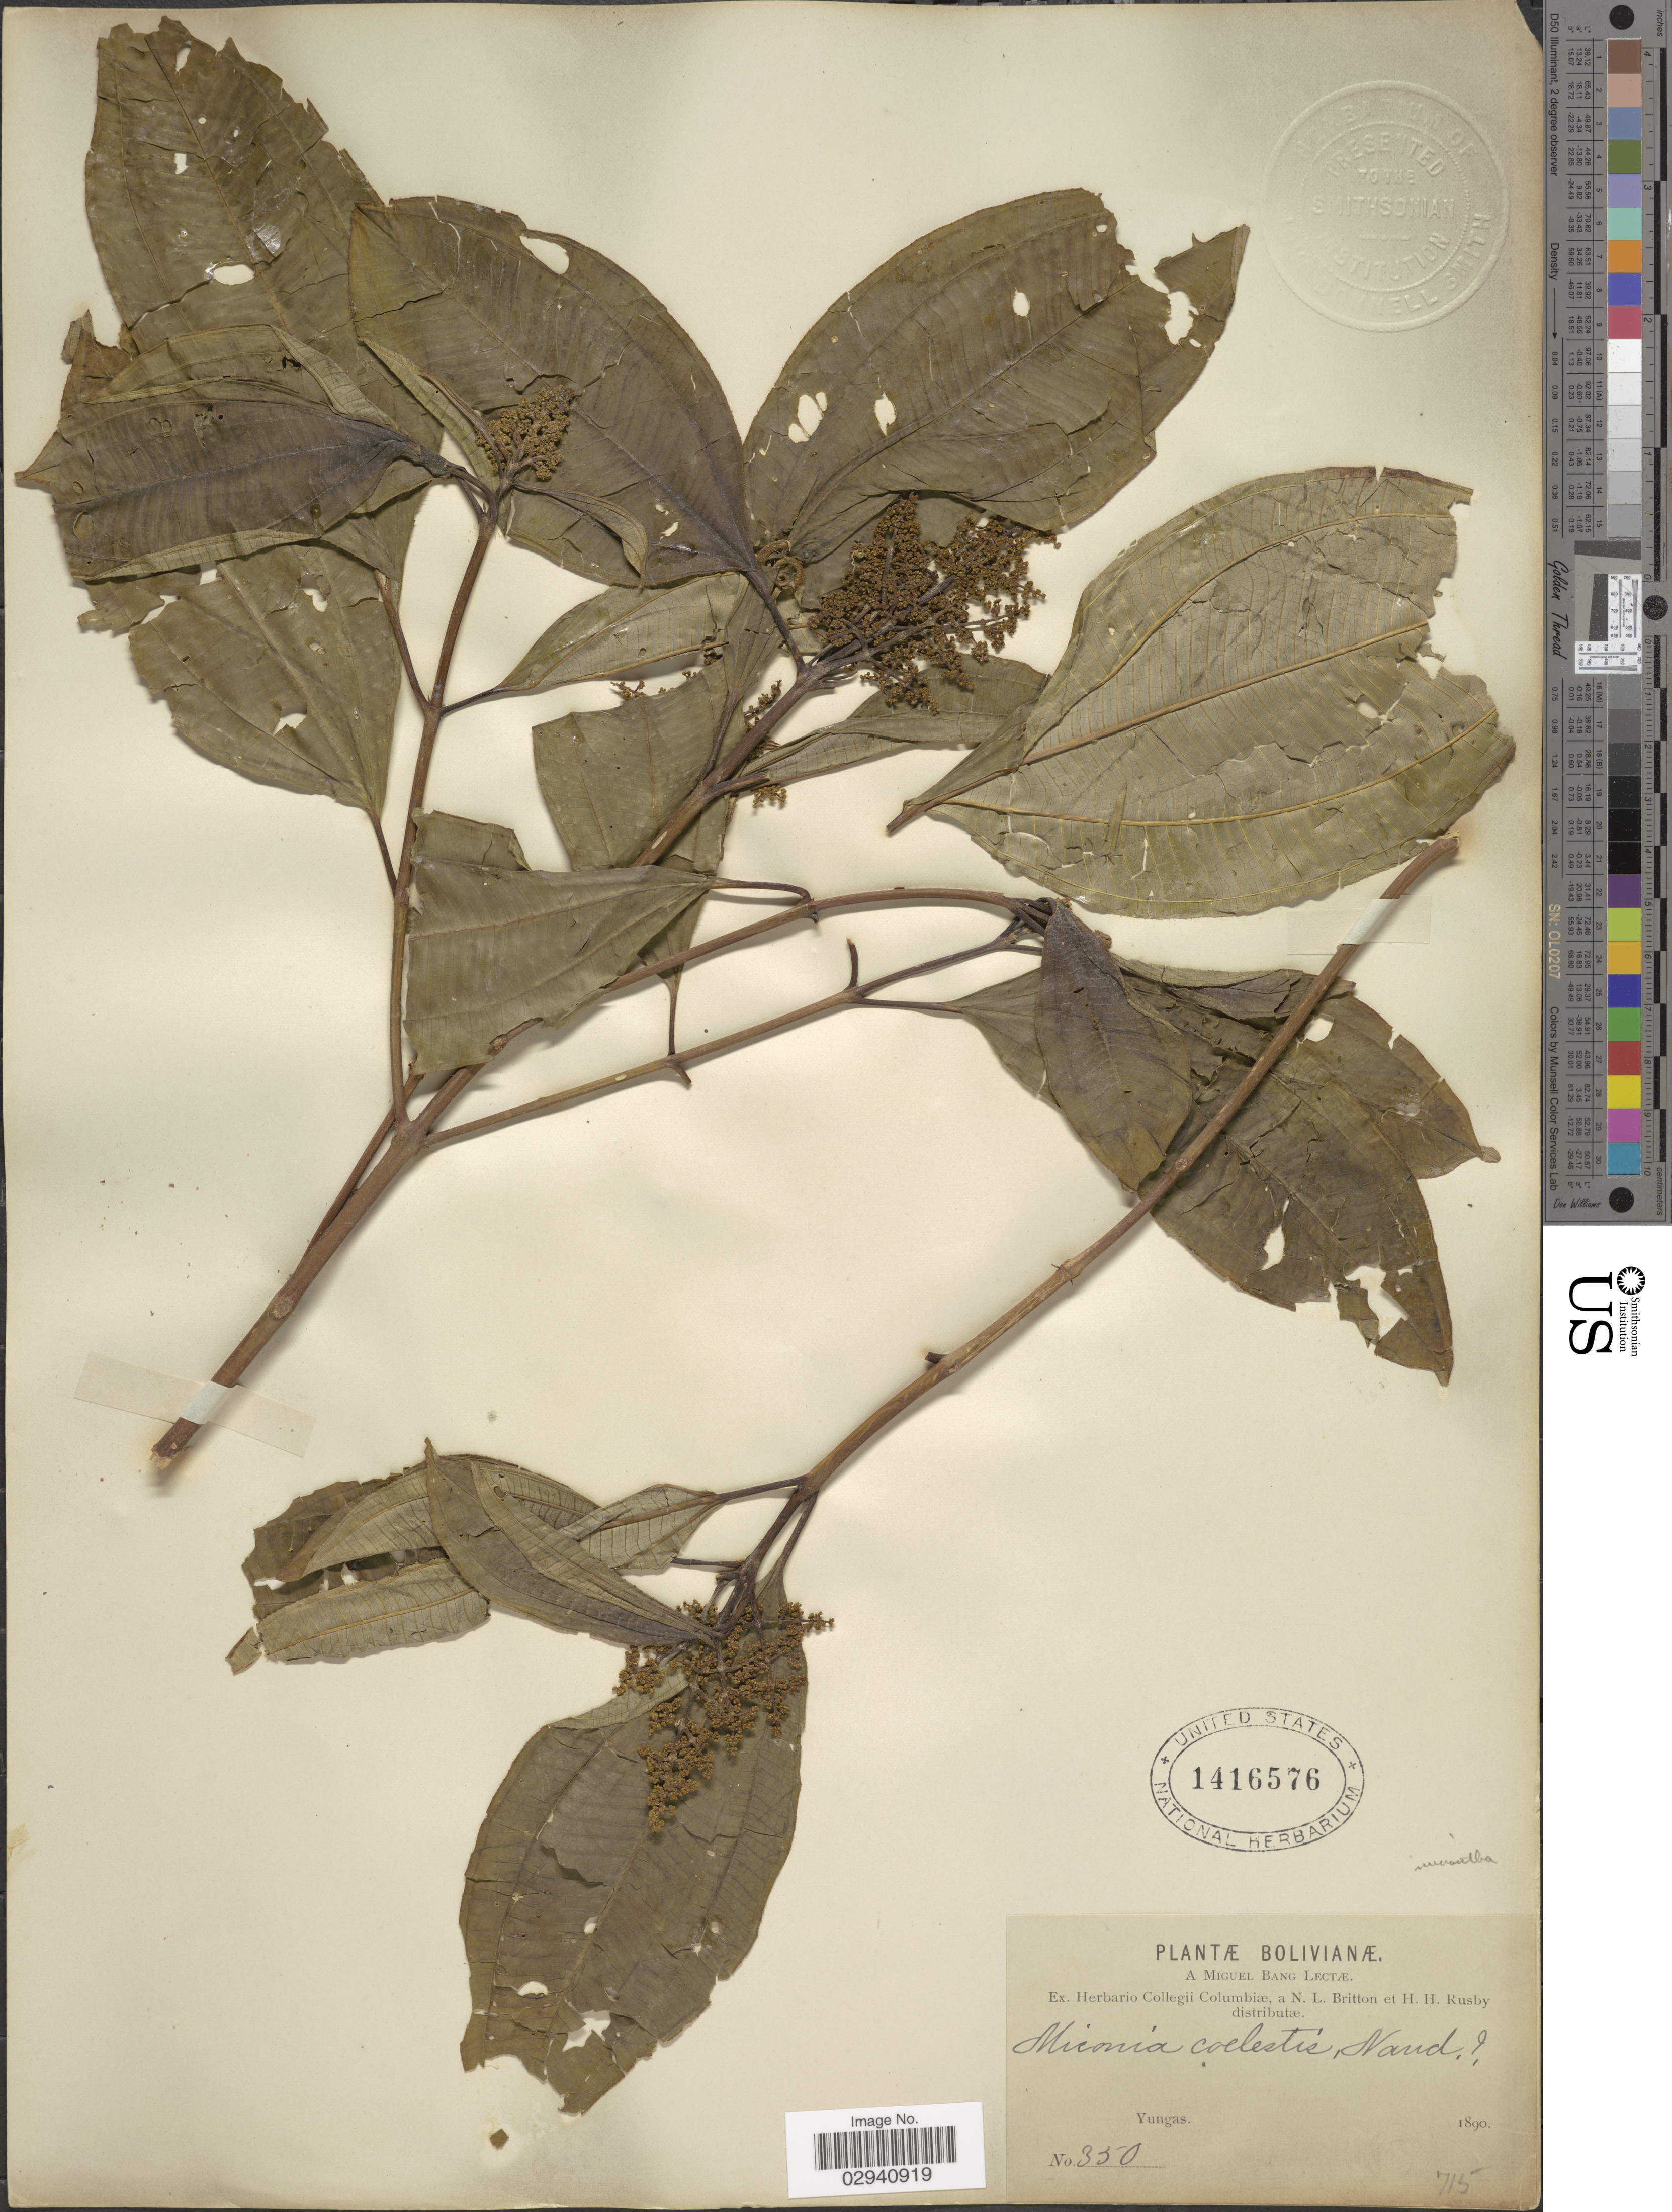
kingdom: Plantae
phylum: Tracheophyta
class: Magnoliopsida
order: Myrtales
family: Melastomataceae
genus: Miconia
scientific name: Miconia micrantha Pittier, nom. illeg.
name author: Pittier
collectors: M. Bang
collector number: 350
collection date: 1890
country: Bolivia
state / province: La Paz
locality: Yungas.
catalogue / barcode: US 1416576